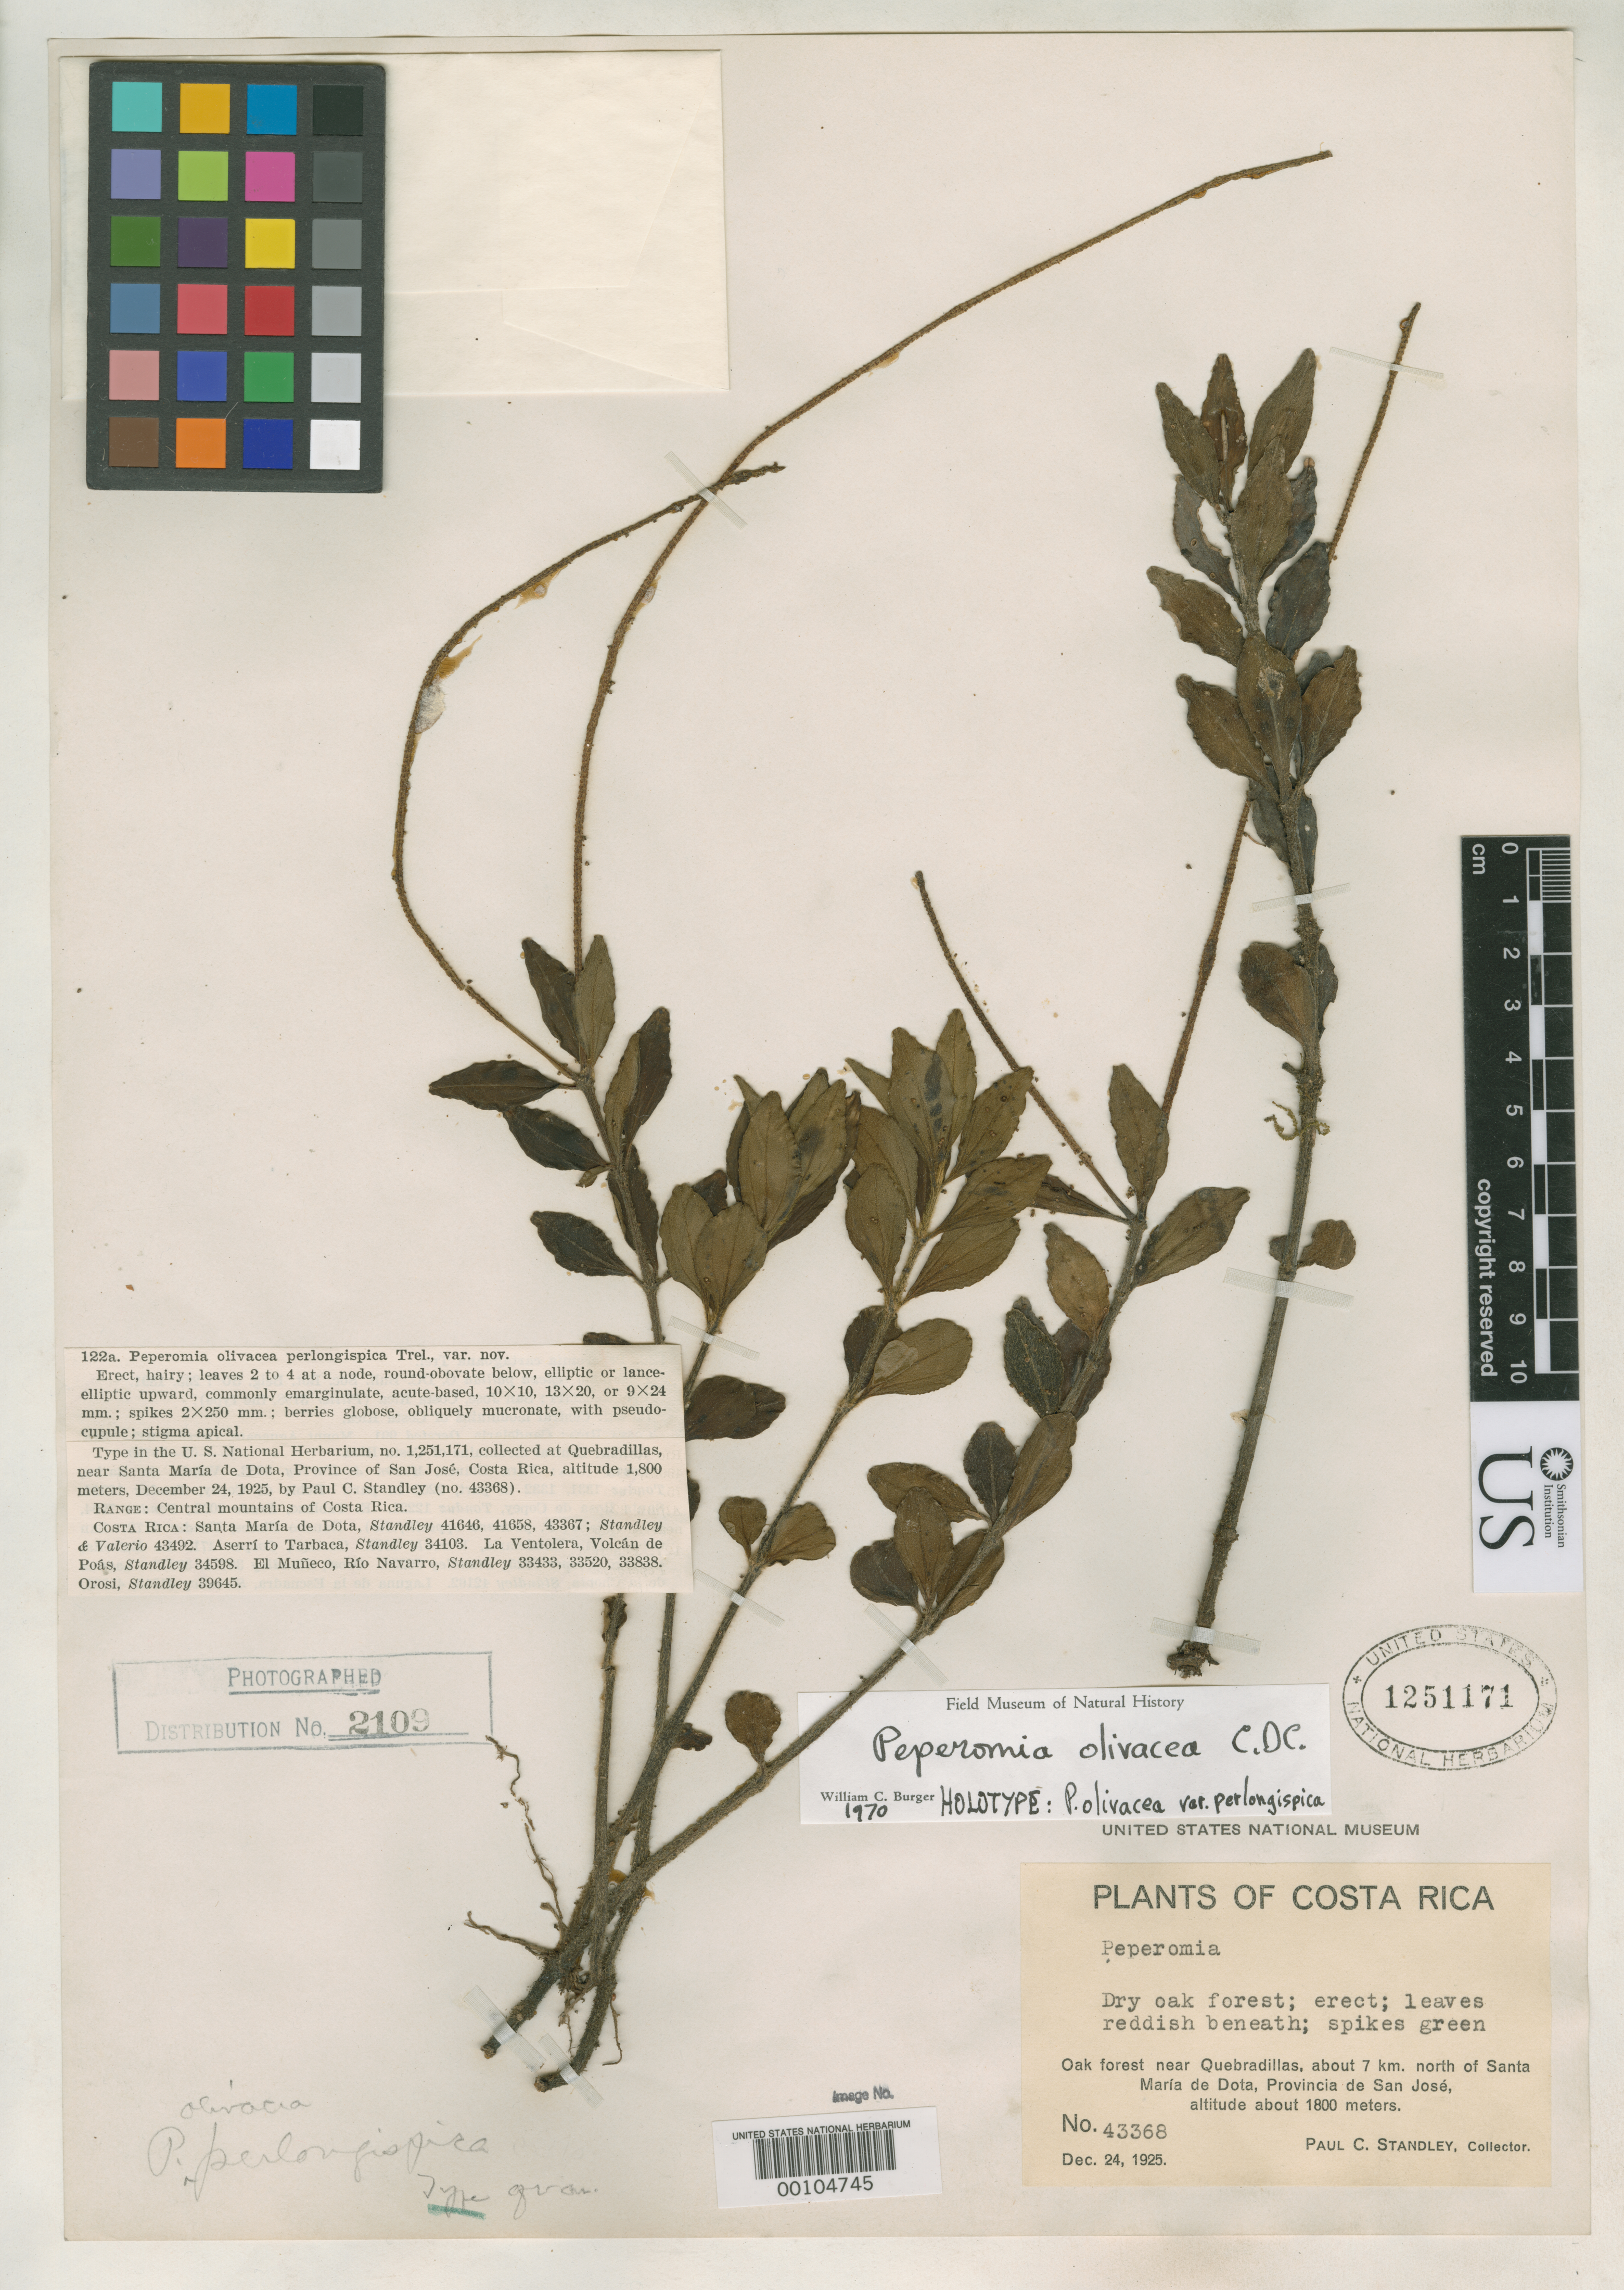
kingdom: Plantae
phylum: Tracheophyta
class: Magnoliopsida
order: Piperales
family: Piperaceae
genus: Peperomia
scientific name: Peperomia olivacea var. perlongispica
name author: Trel.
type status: Holotype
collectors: P. C. Standley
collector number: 43368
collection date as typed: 24 Dec 1925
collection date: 1925-12-24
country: Costa Rica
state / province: San José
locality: Near Quebradillas, 7 km. N of Santa Maria de Dota.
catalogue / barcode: US 1251171